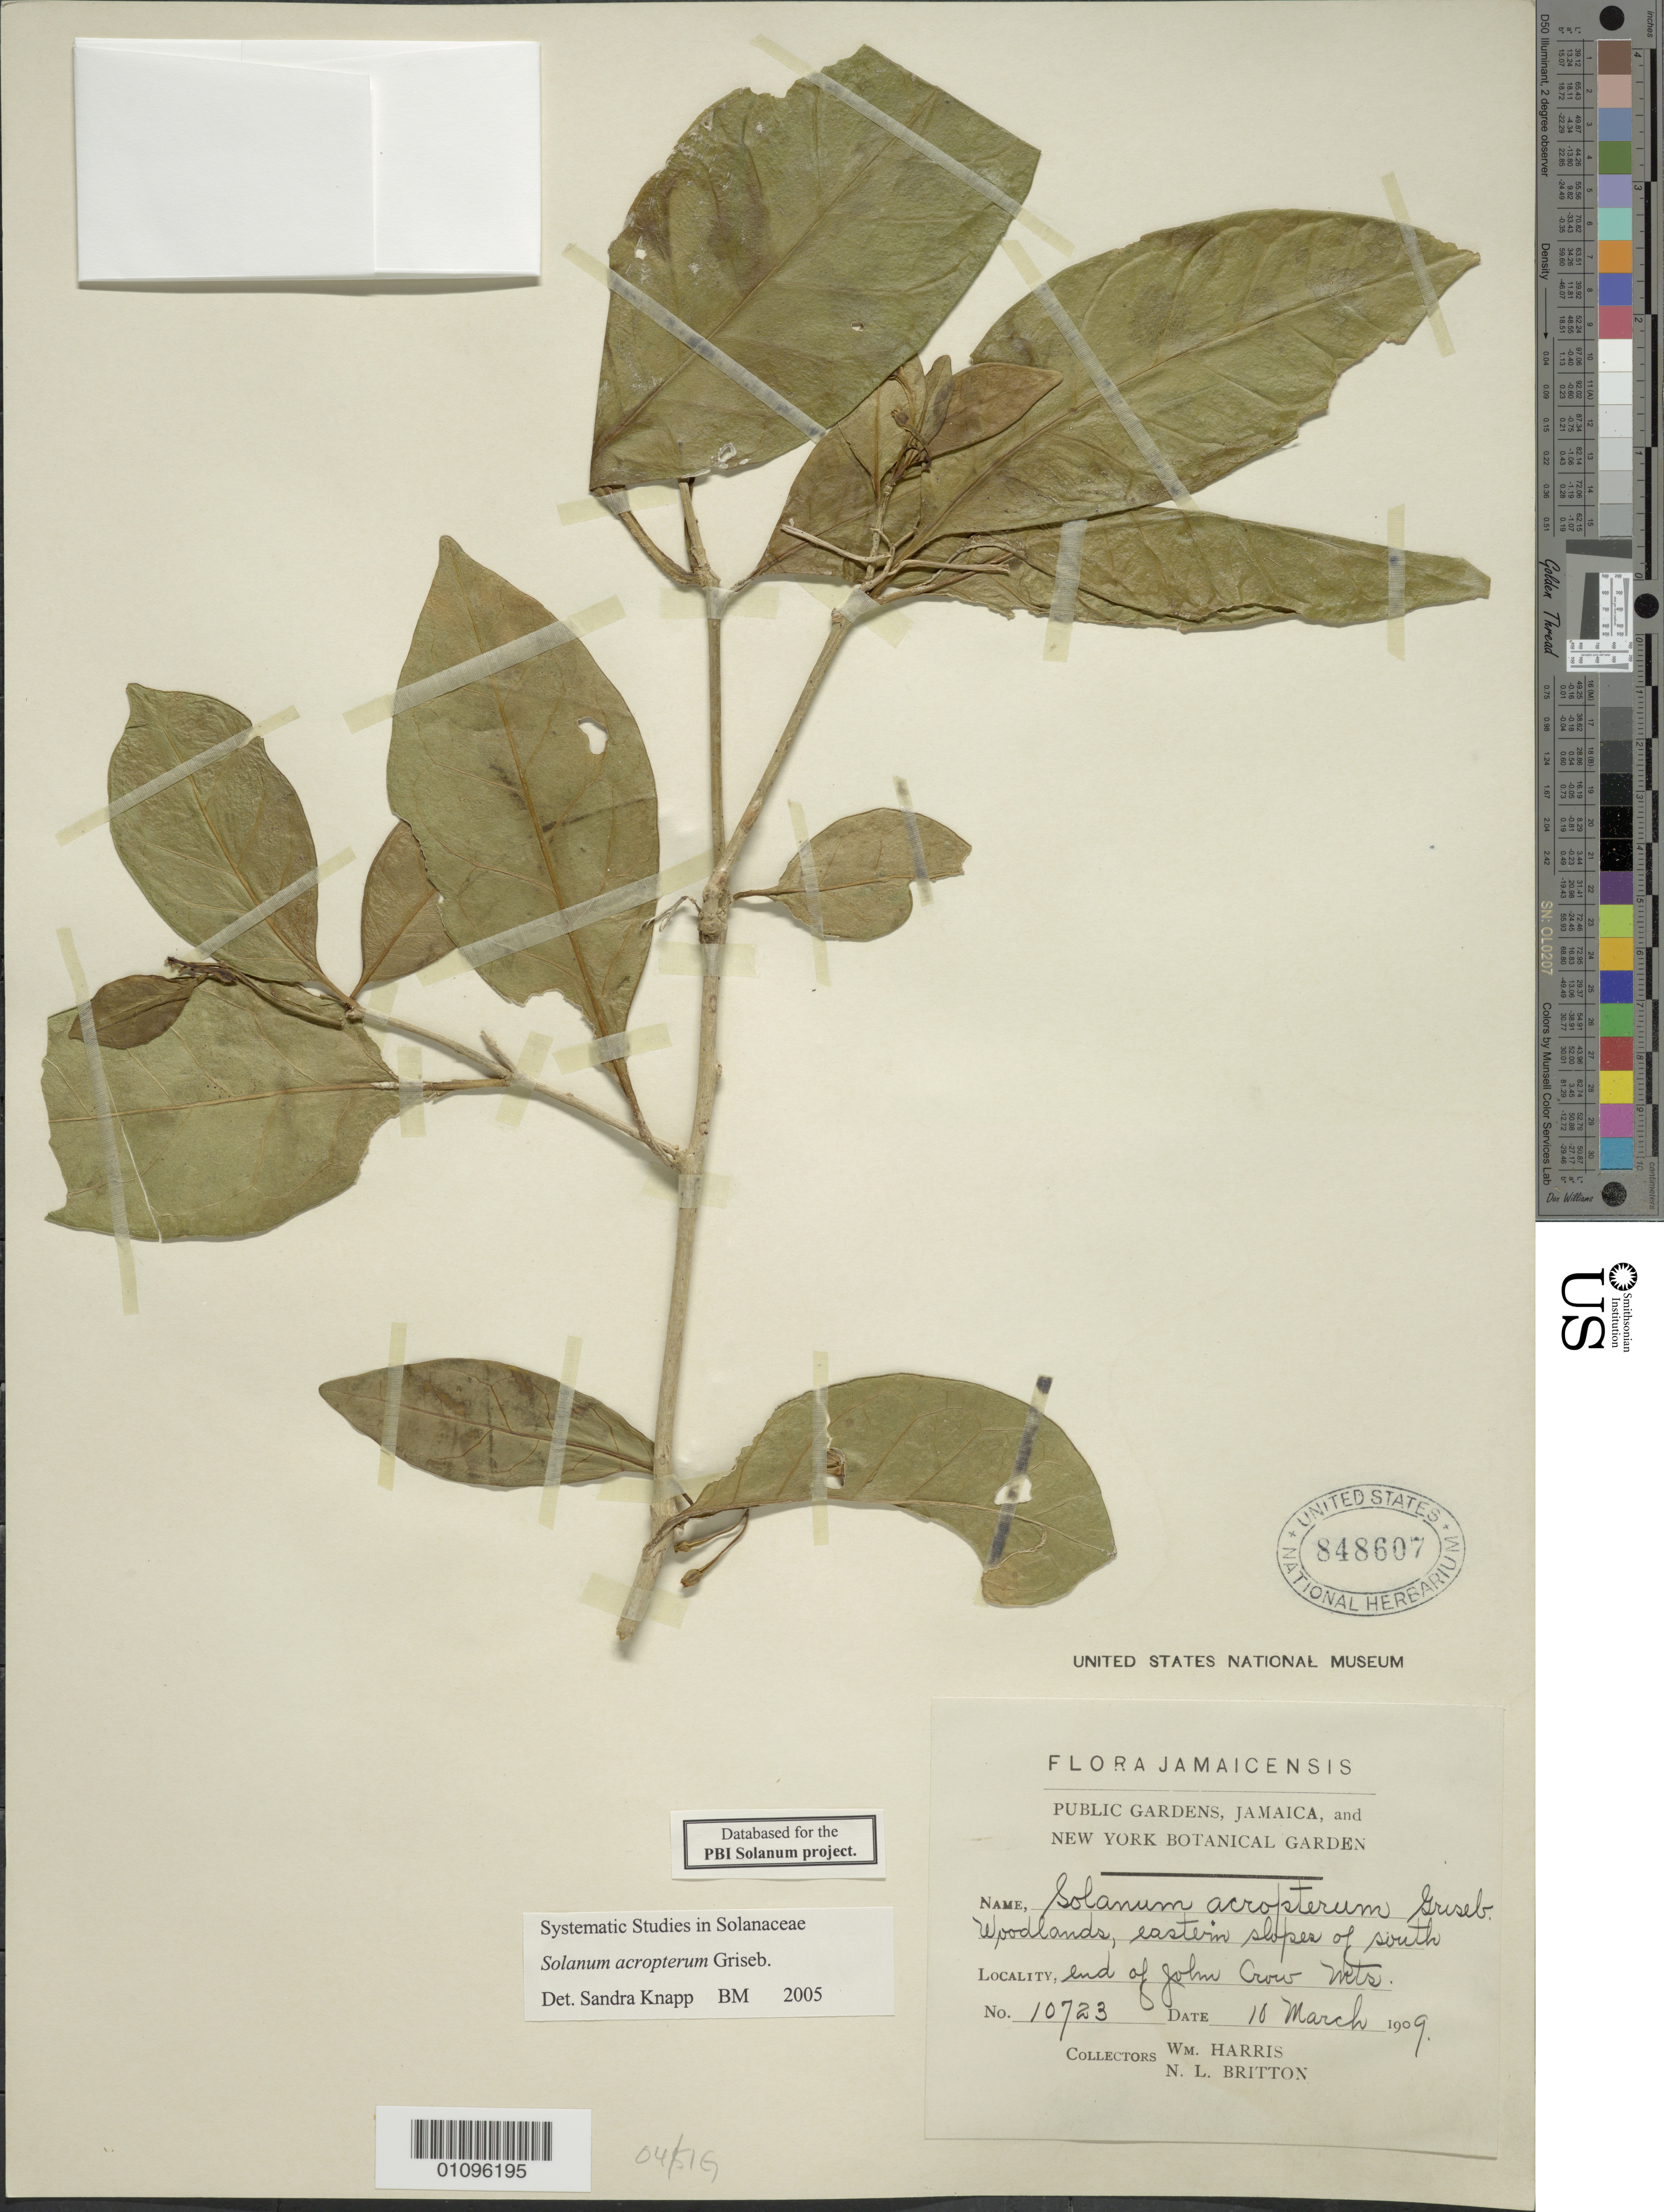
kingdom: Plantae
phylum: Tracheophyta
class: Magnoliopsida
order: Solanales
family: Solanaceae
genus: Solanum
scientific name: Solanum acropterum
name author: Griseb.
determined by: Knapp, S. D.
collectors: W. Harris & N. Britton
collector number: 10723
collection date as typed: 10 Mar 1909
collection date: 1909-03-10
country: Jamaica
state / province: Saint Thomas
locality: eastern slopes of south end of John Crow Mountains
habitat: woodlands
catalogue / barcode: US 848607